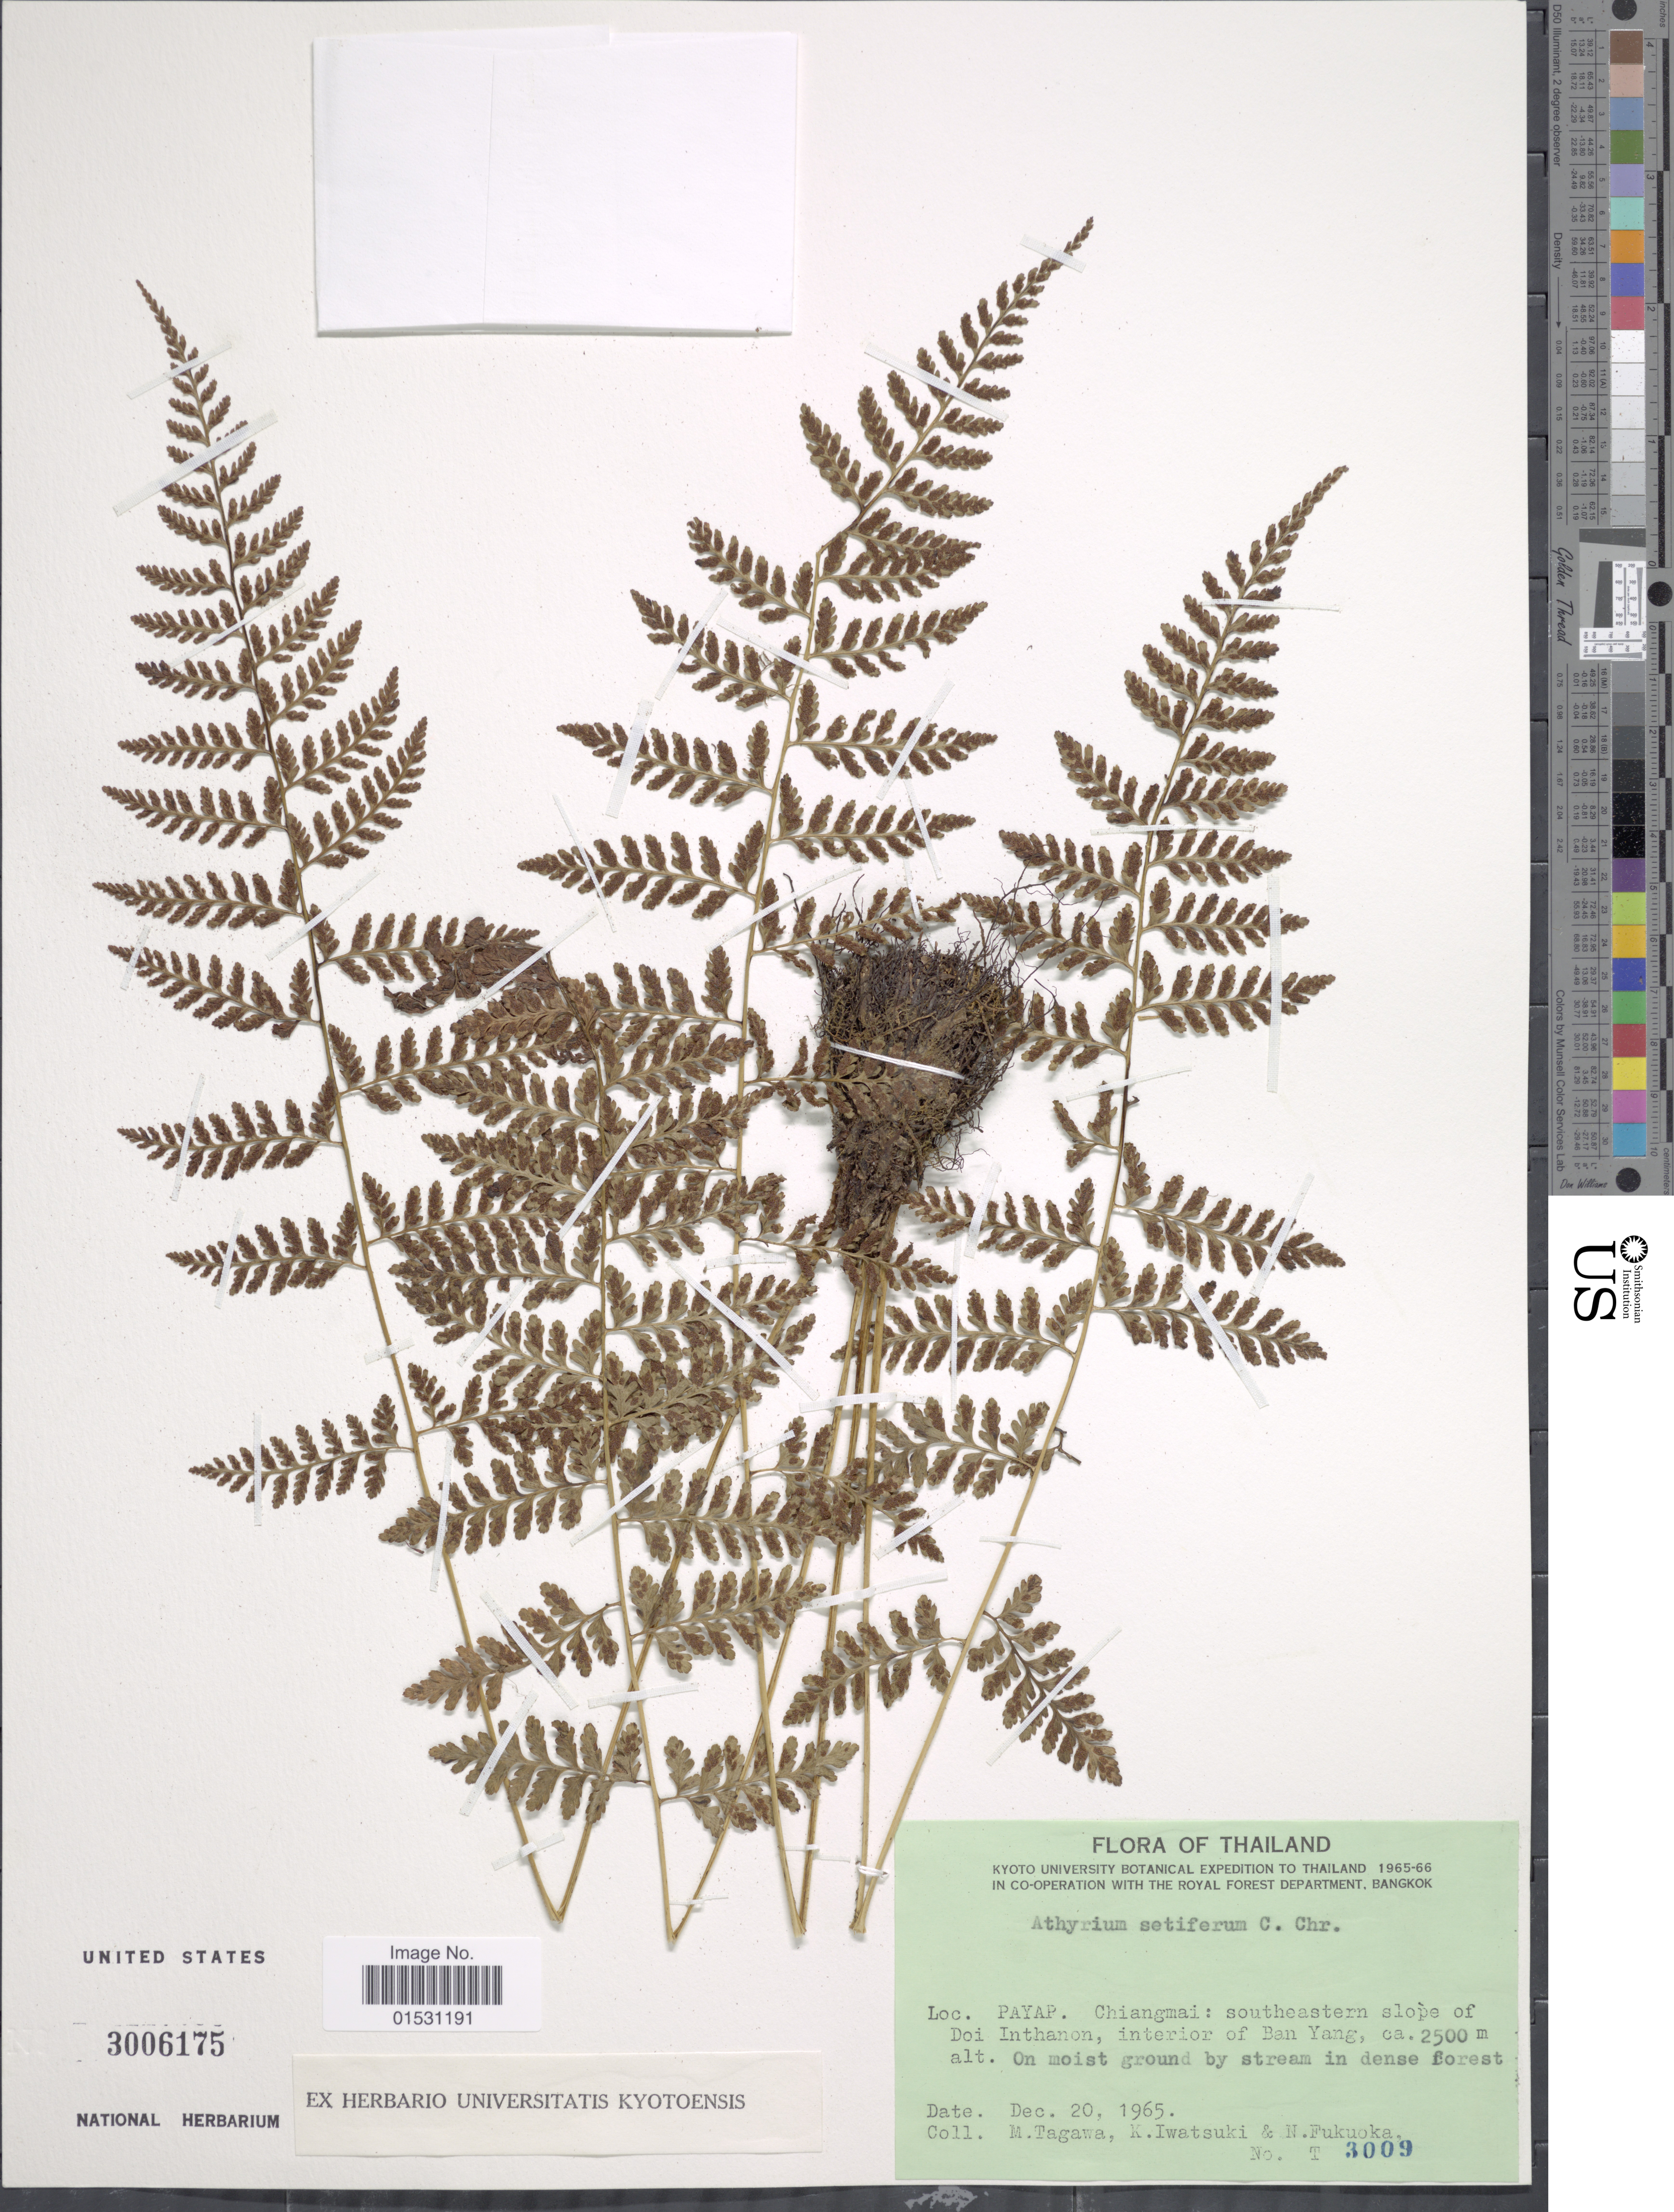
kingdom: Plantae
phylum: Tracheophyta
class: Polypodiopsida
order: Polypodiales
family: Athyriaceae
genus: Athyrium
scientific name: Athyrium setiferum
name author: C. Chr.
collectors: M. Tagawa, K. Iwatsuki & N. Fukuoka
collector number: T3009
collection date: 1965-12-20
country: Thailand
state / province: Chiang Mai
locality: Payap. Chiangmai: Southeastern slope of Doi Inthanon, interior of Ban Yang.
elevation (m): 2500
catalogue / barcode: US 3006175